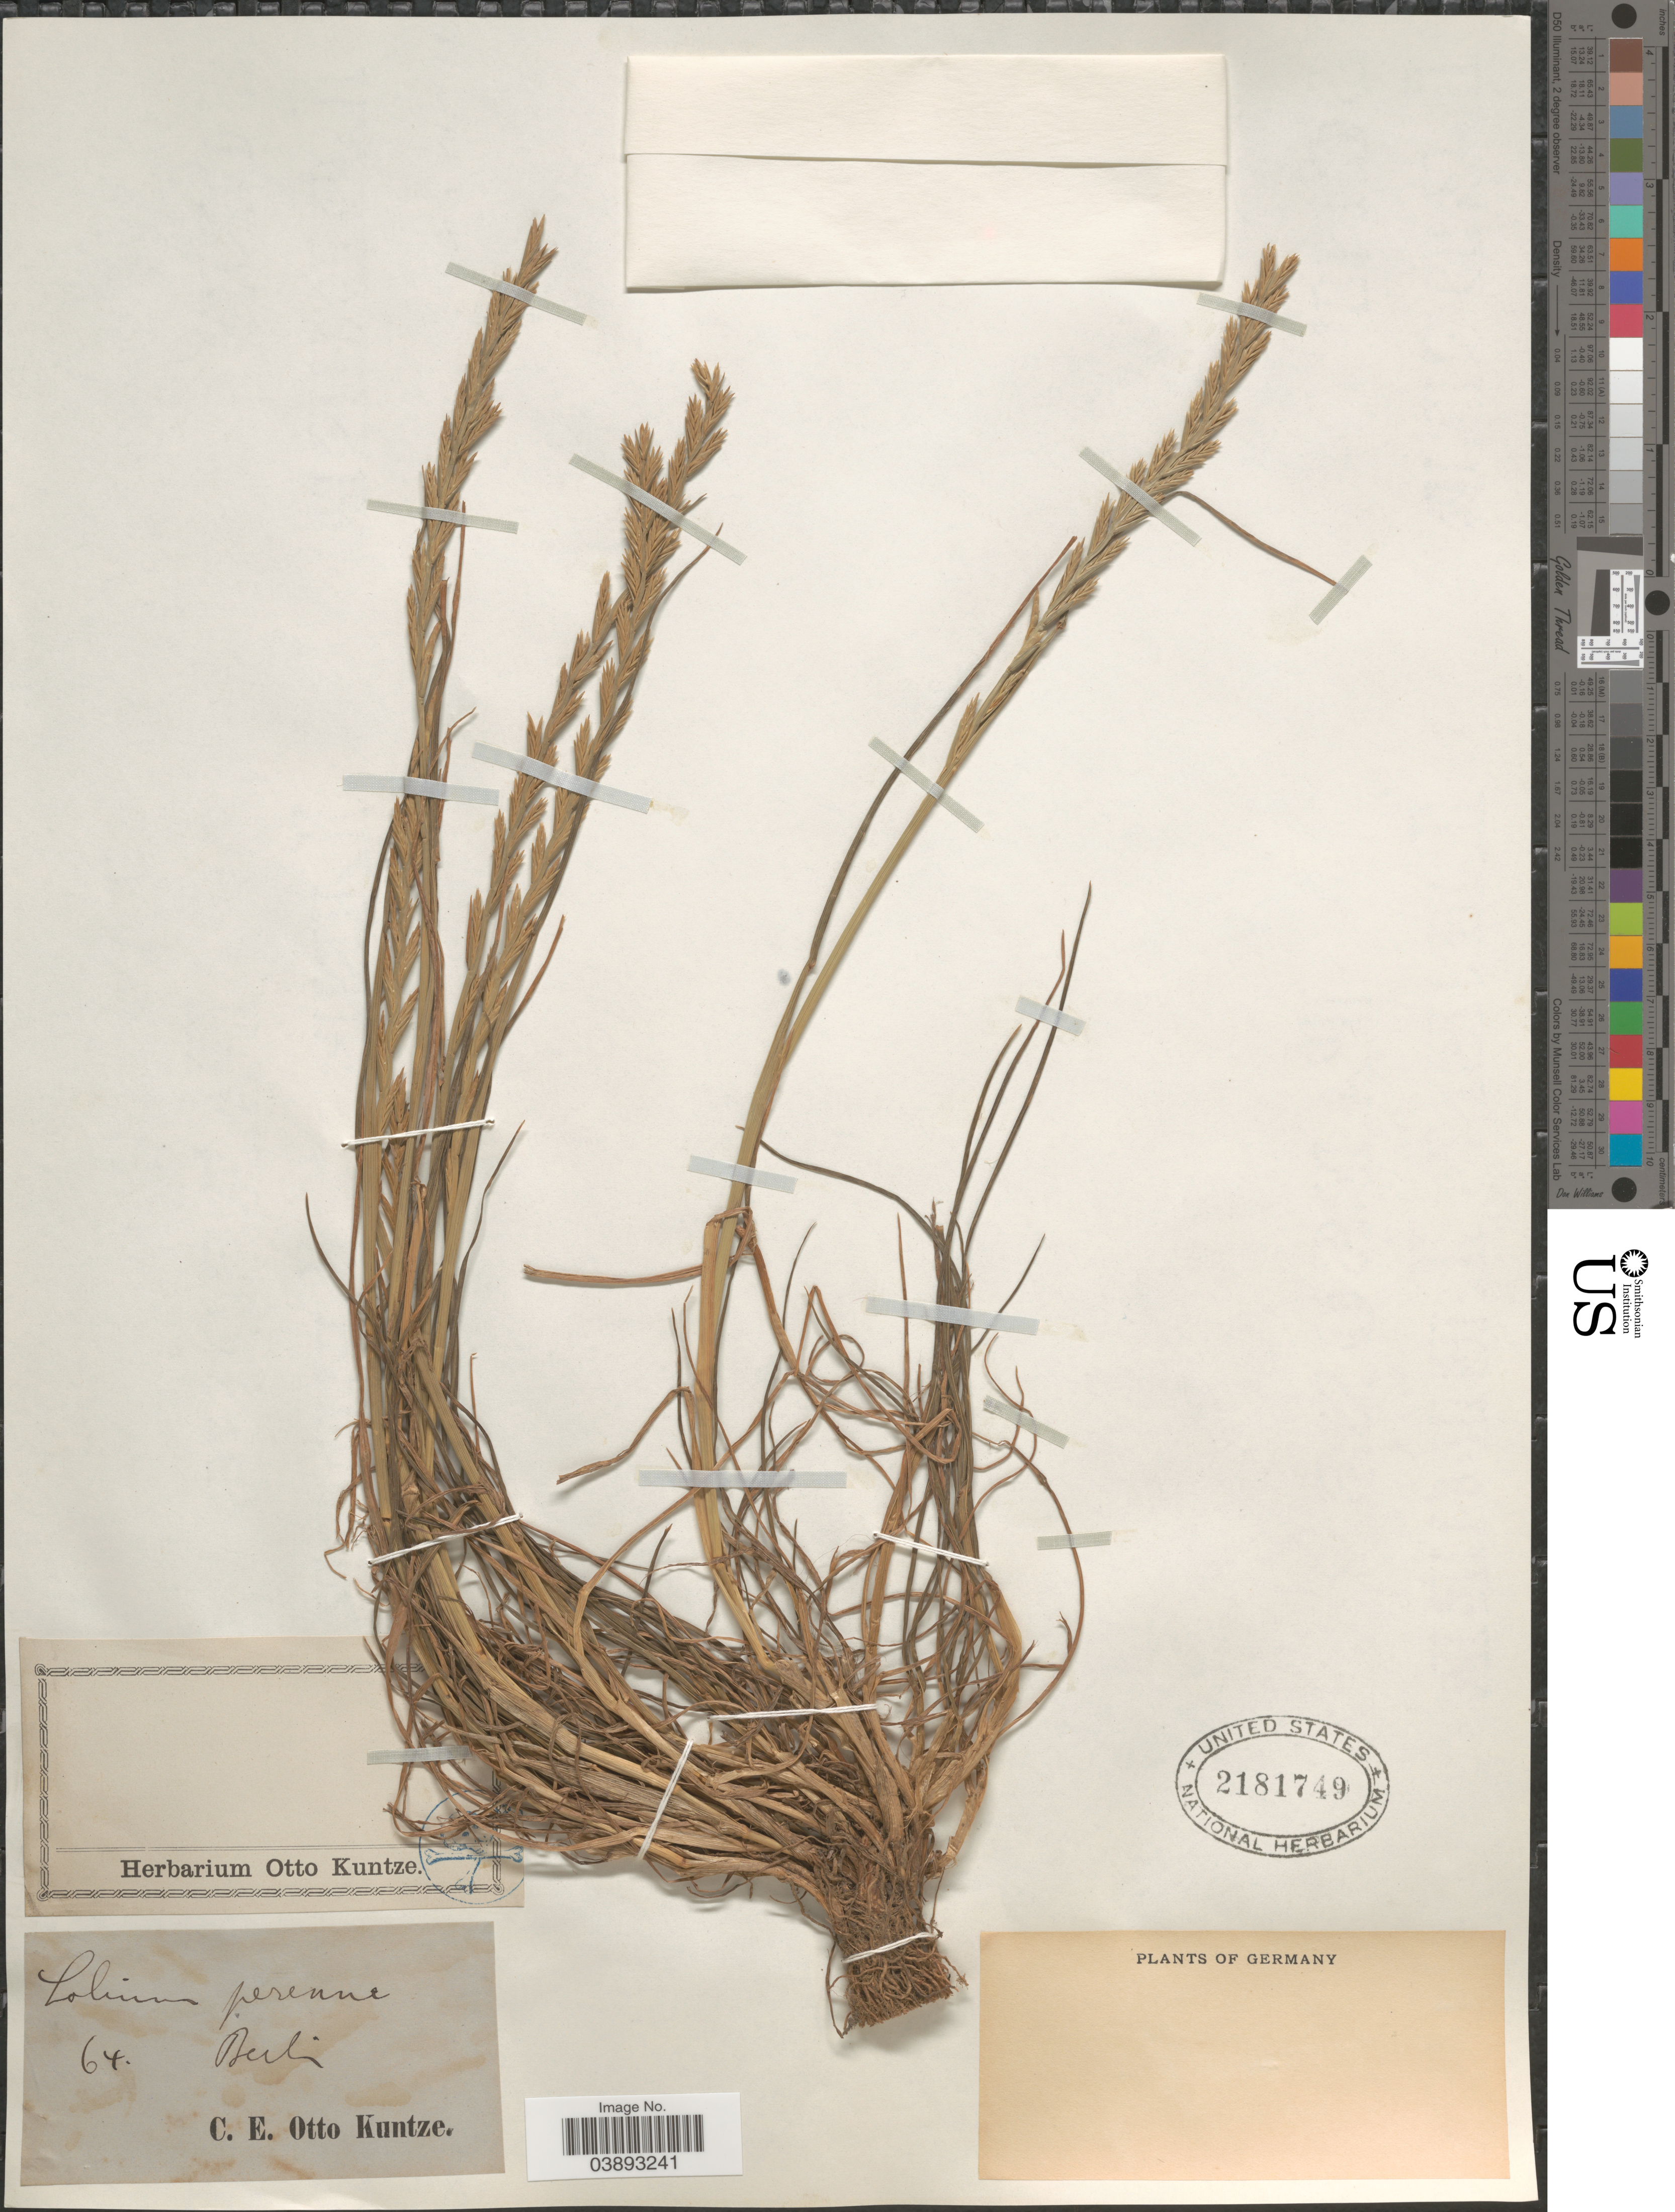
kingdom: Plantae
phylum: Tracheophyta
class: Liliopsida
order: Poales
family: Poaceae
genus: Lolium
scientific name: Lolium perenne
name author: L.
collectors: C.E.O. Kuntze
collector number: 64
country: Germany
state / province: Berlin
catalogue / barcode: US 2181749